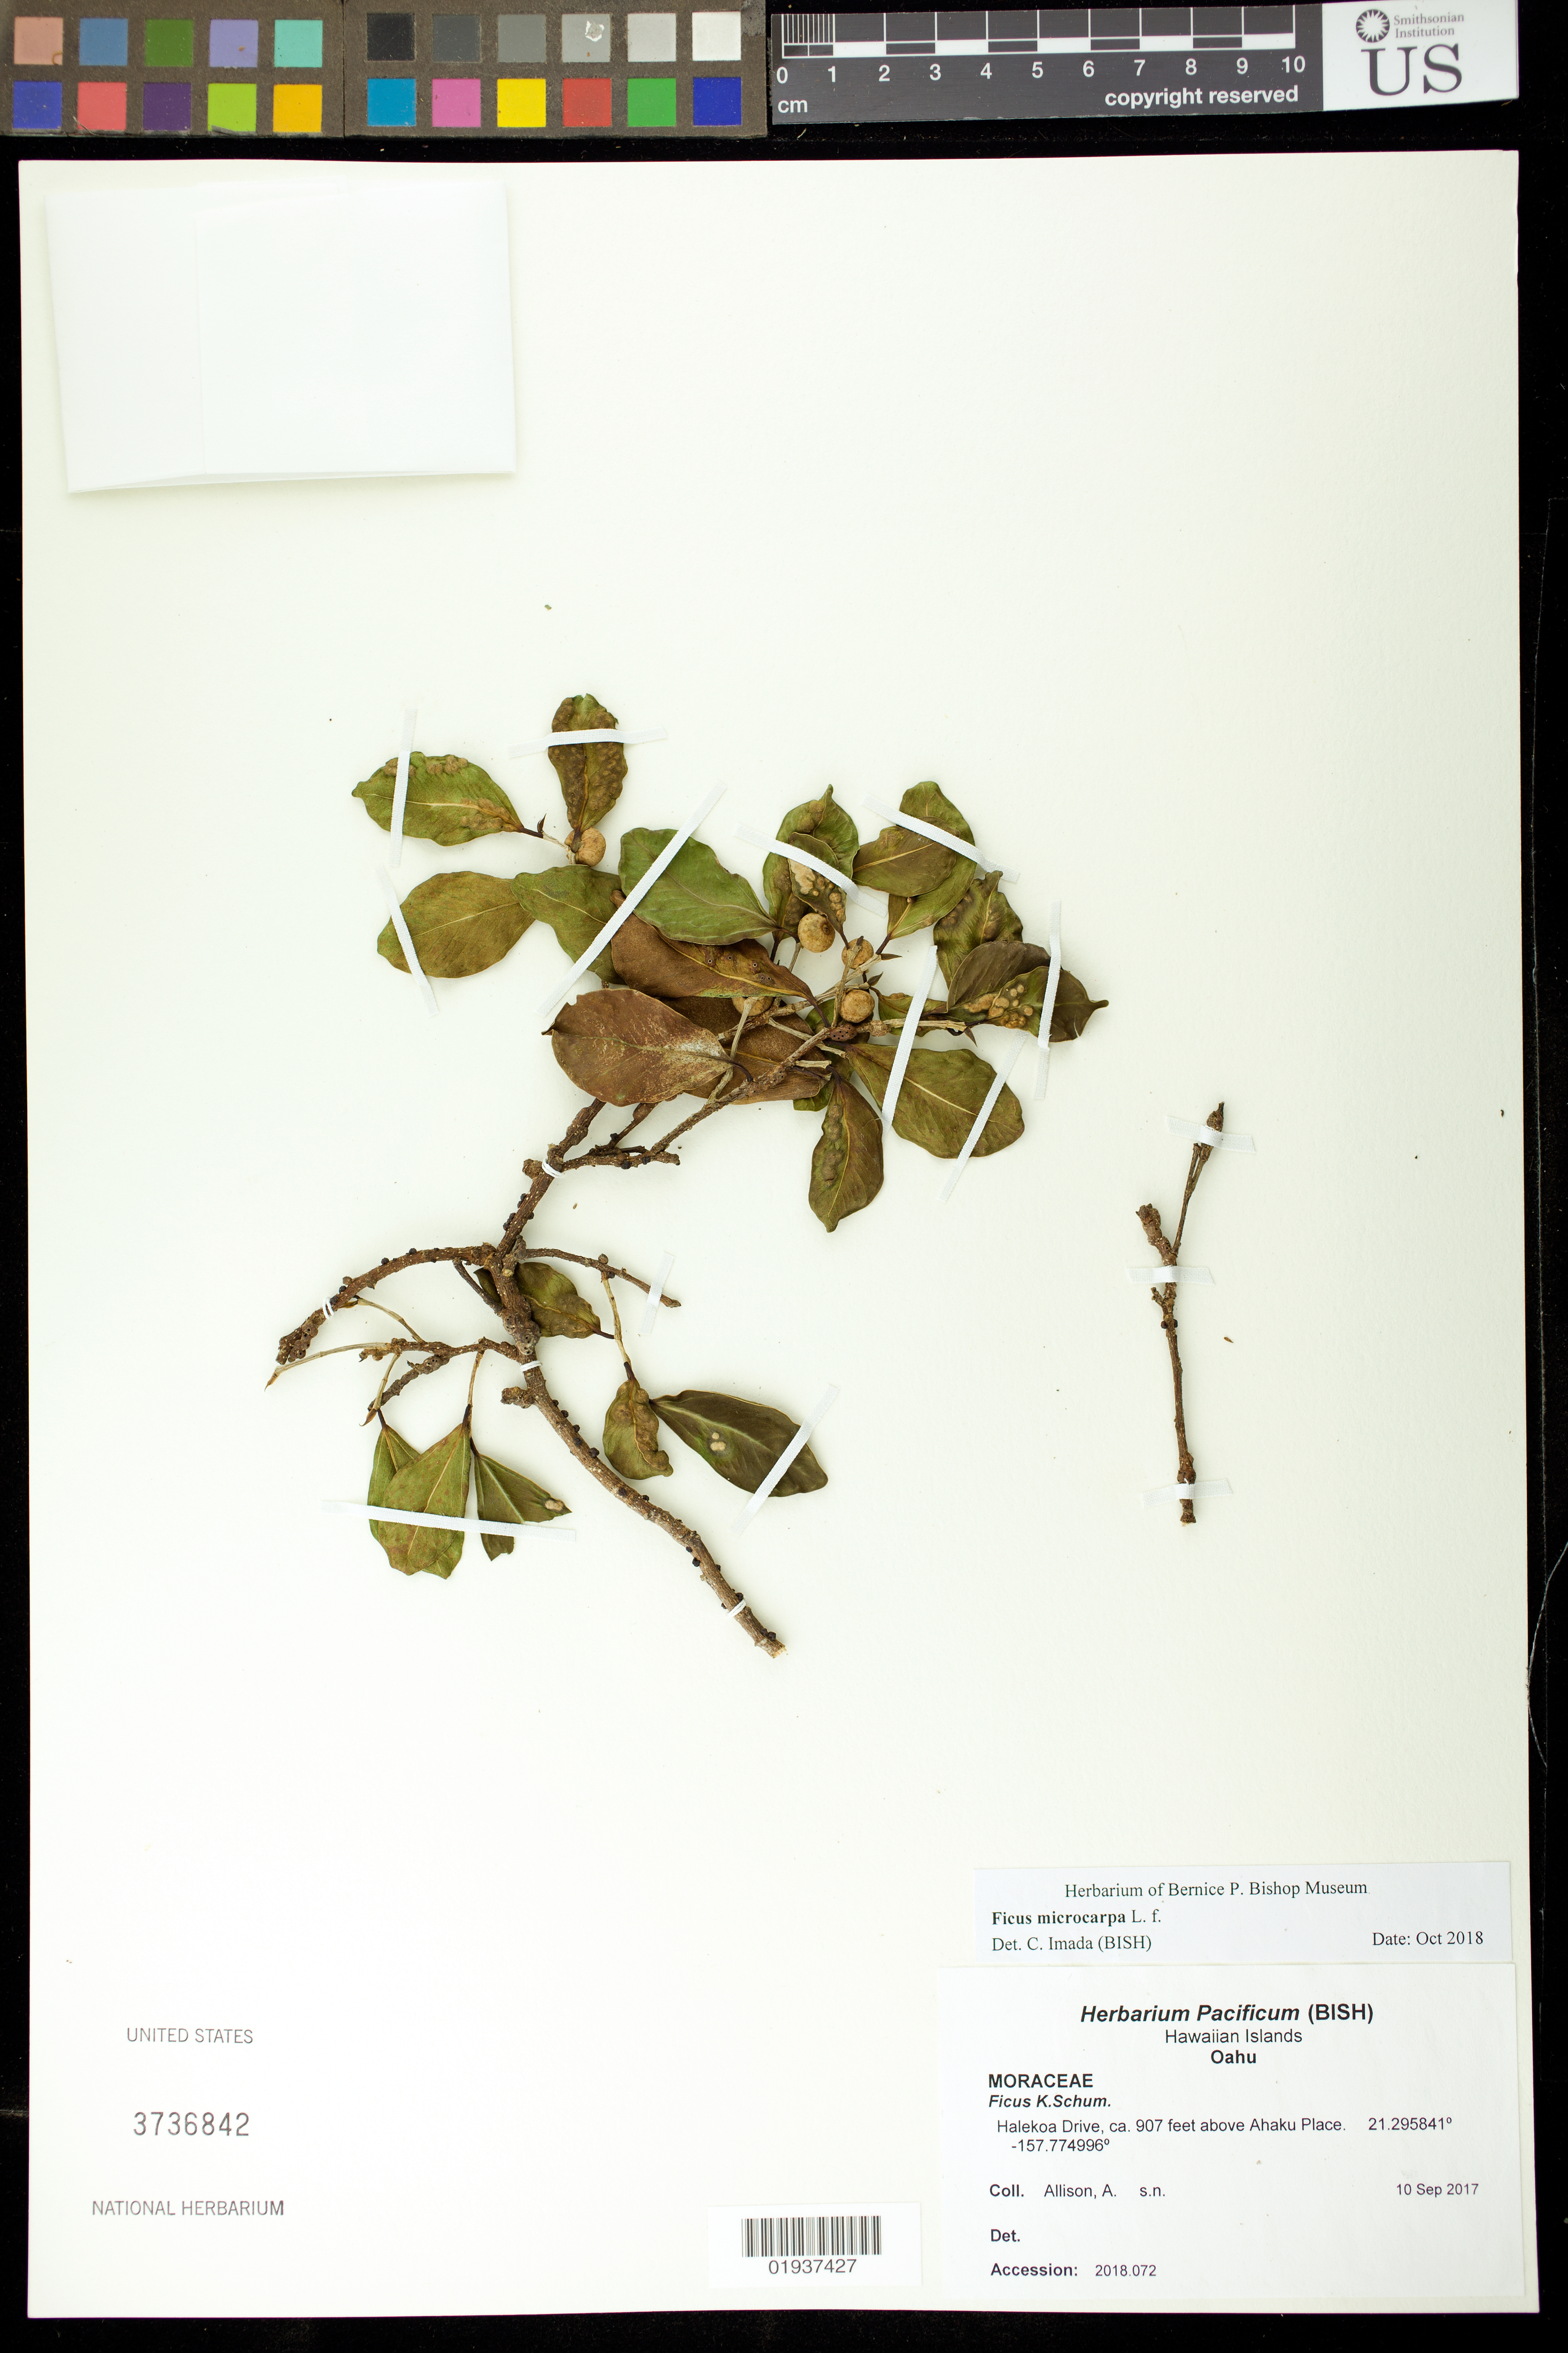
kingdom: Plantae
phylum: Tracheophyta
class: Magnoliopsida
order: Rosales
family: Moraceae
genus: Ficus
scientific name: Ficus microcarpa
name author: L. f.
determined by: Imada, C. T.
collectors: A. Allison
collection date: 2017-09-10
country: United States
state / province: Hawaii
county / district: Honolulu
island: Oahu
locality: Halekoa Drive, above Ahaku Place.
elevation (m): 276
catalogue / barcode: US 3736842